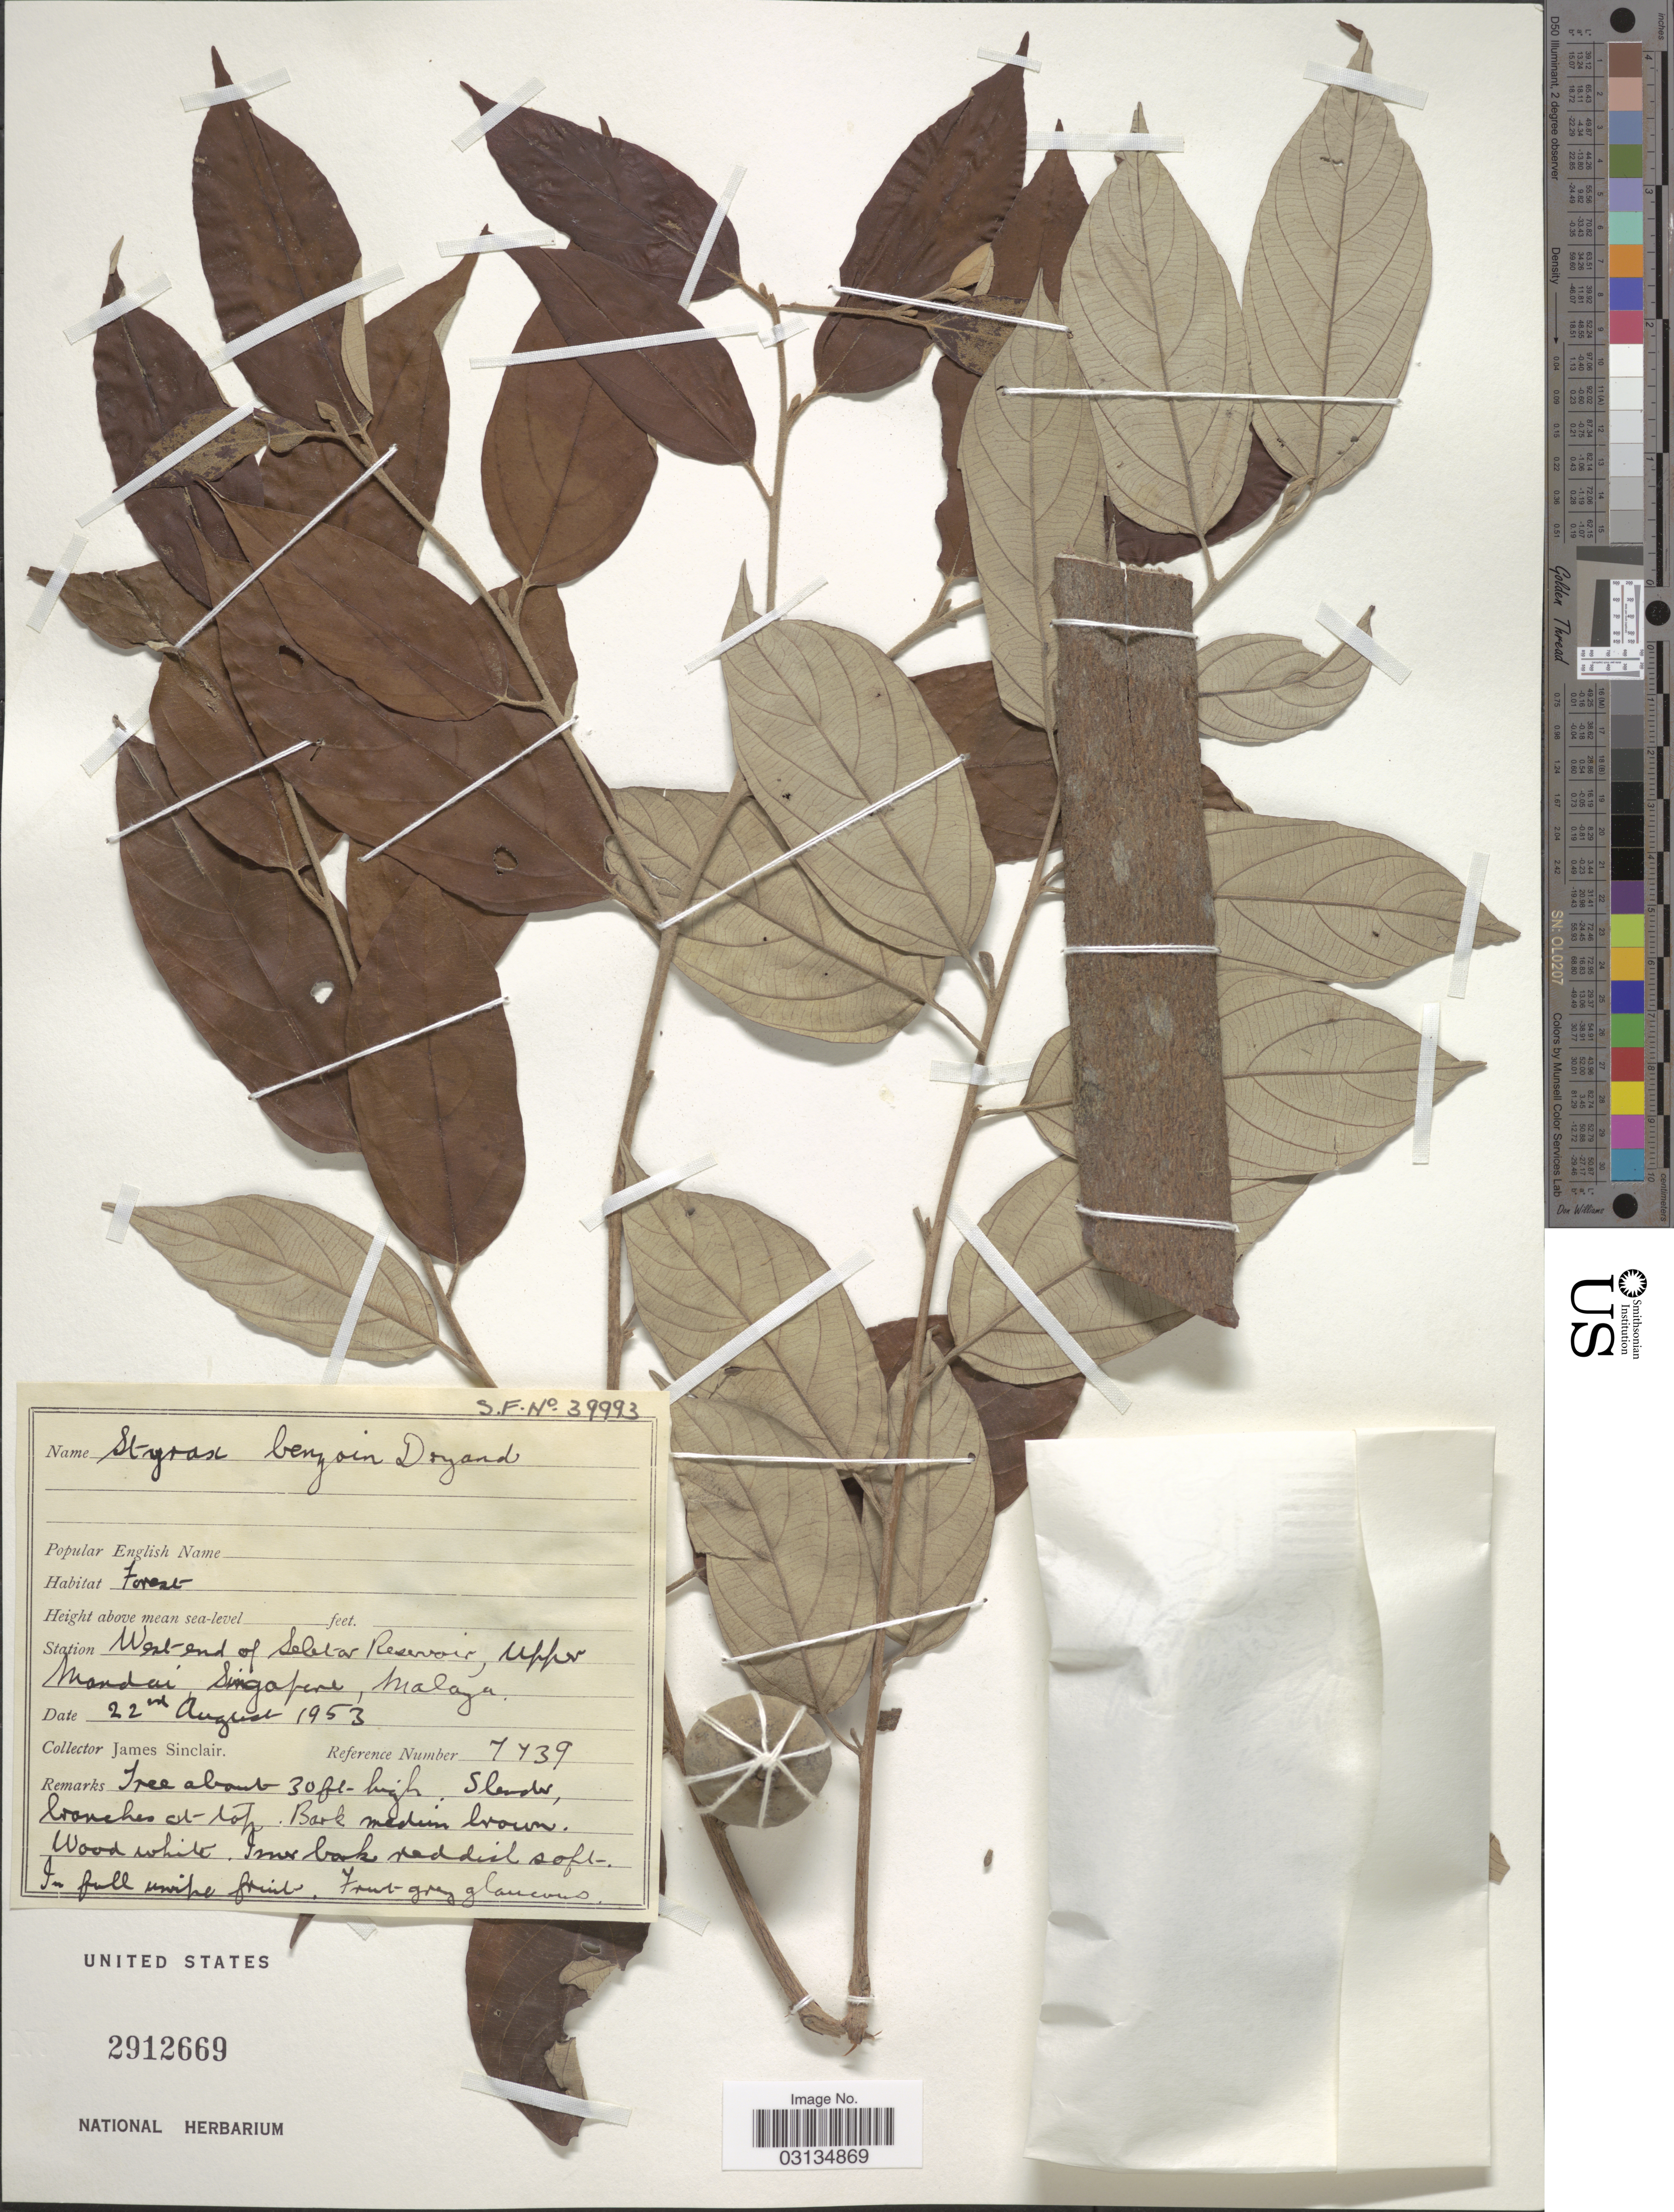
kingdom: Plantae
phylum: Tracheophyta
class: Magnoliopsida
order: Ericales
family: Styracaceae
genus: Styrax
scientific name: Styrax benzoin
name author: Dryand.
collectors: J. Sinclair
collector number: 7439*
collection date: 1953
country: Singapore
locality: Station West end of Seletar Reservoir, Upper Mandai, Malaya.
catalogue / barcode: US 2912669